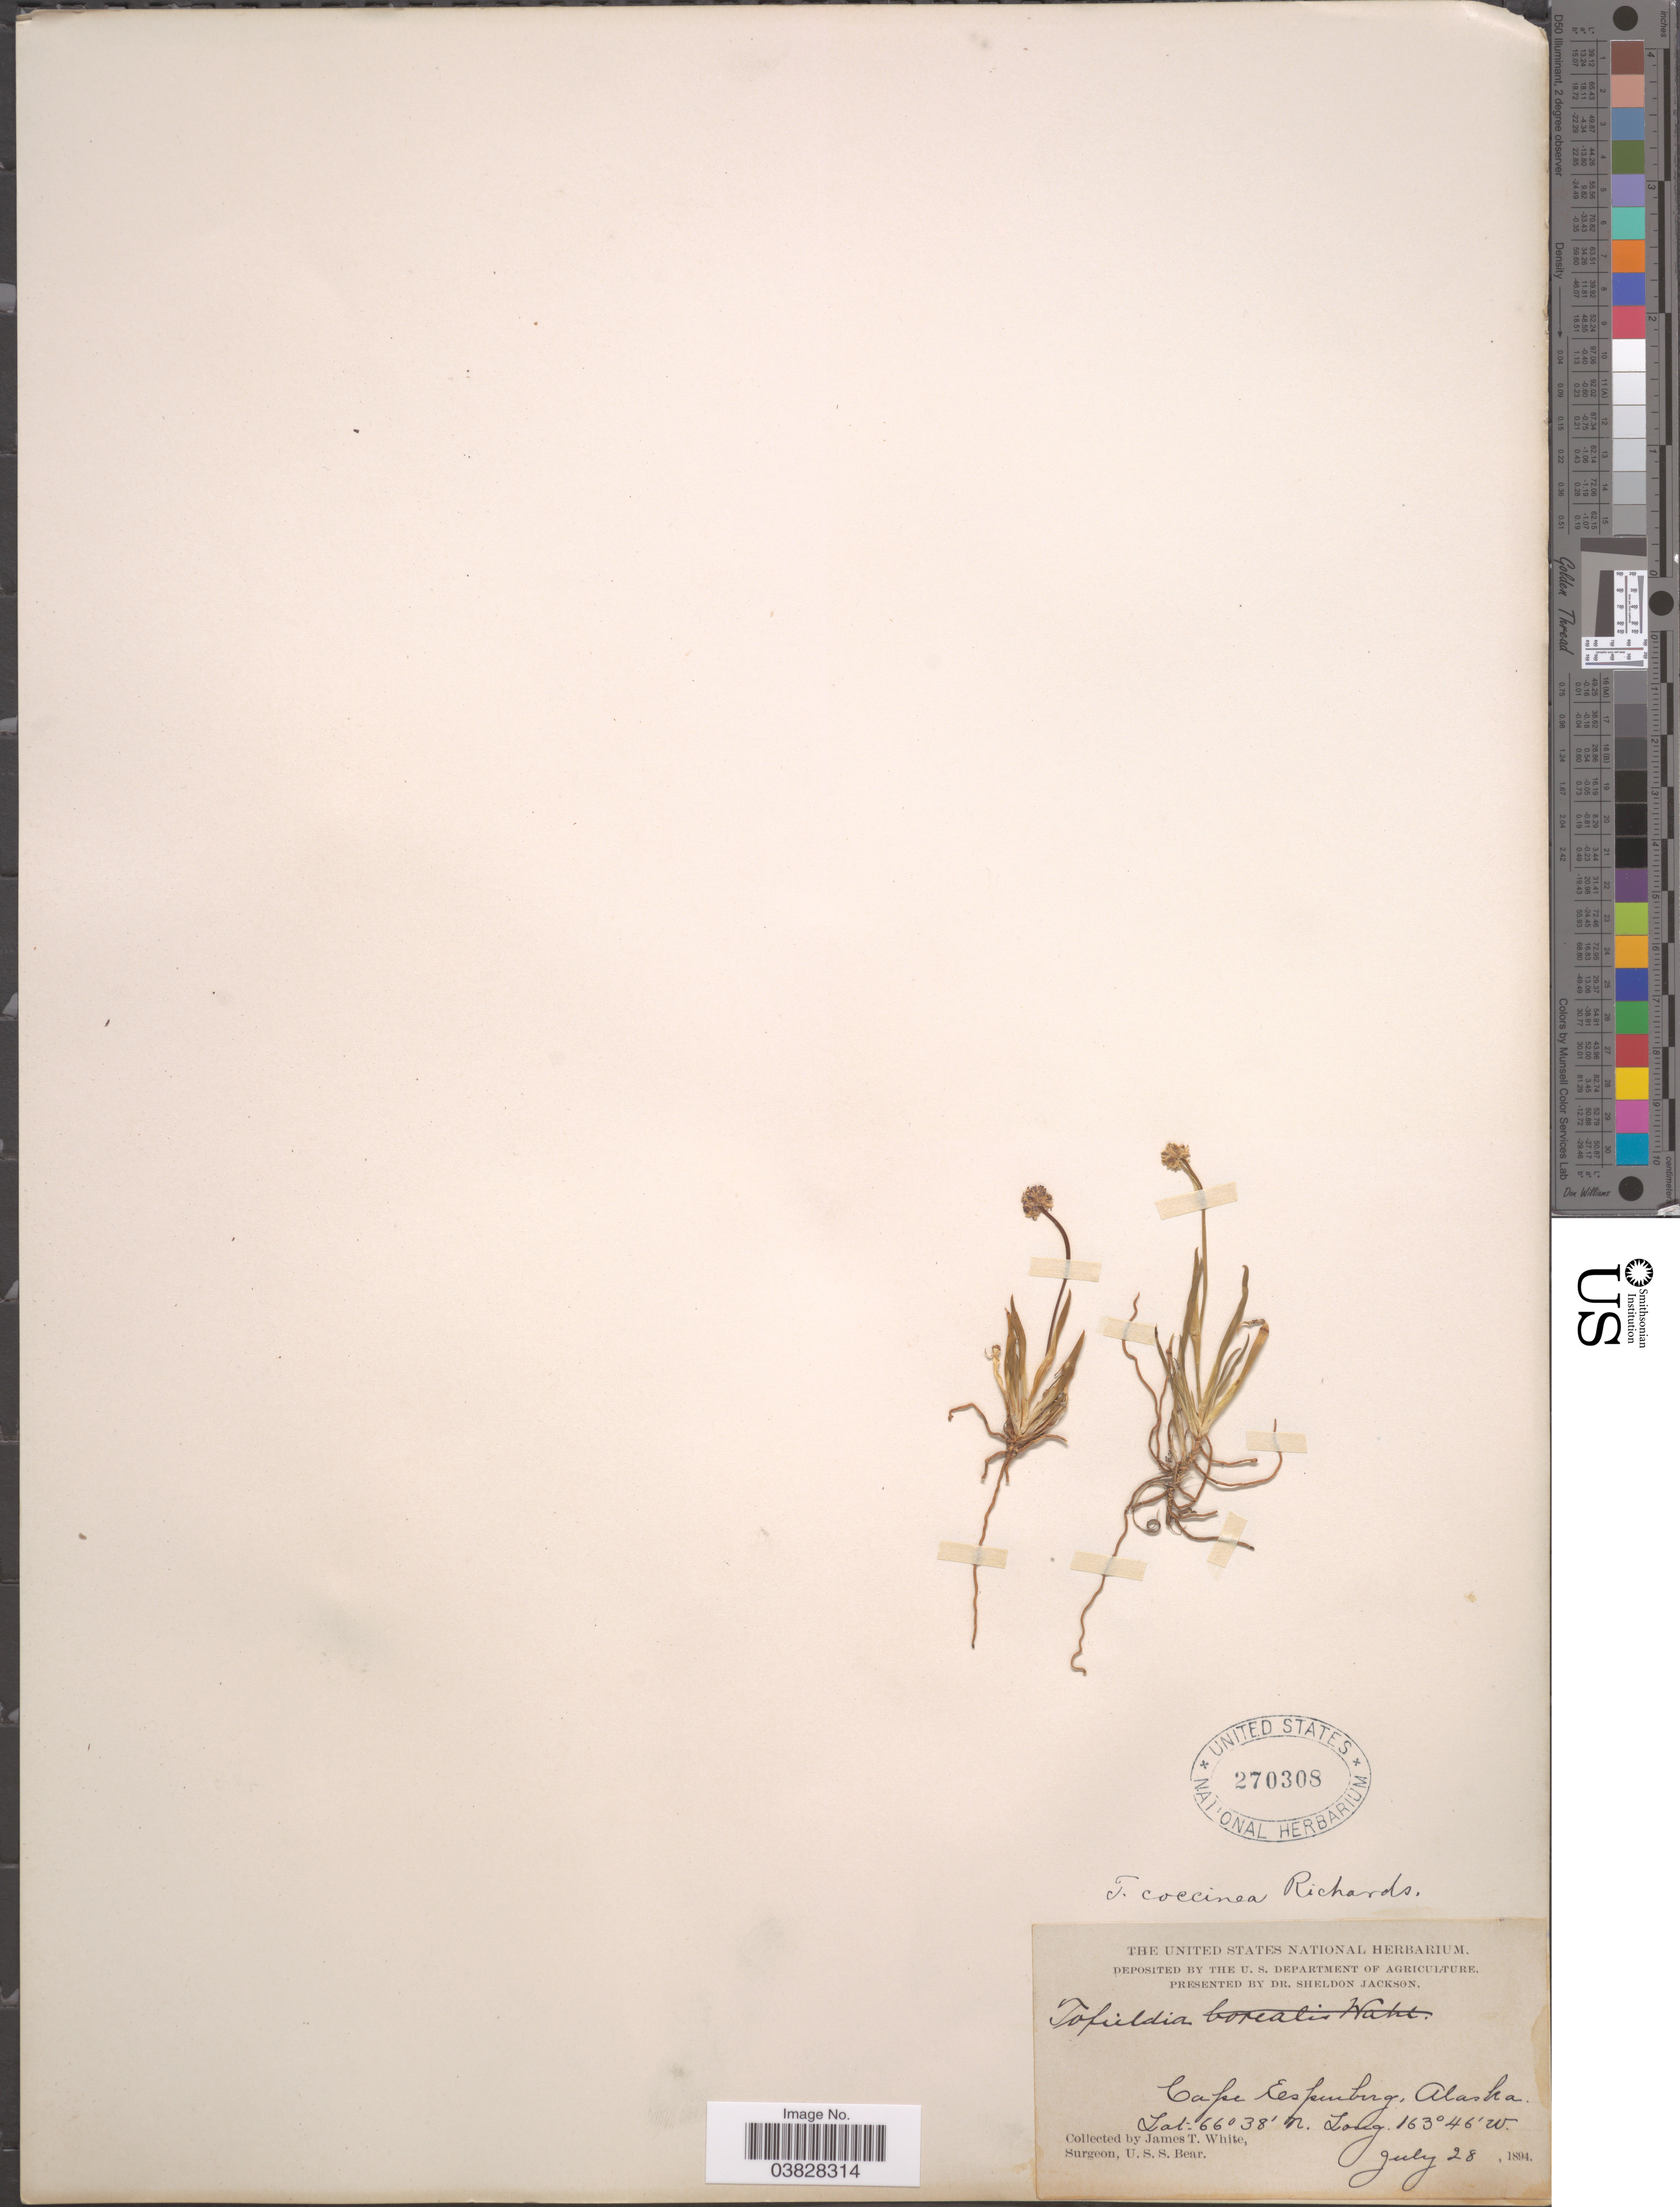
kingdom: Plantae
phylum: Tracheophyta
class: Liliopsida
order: Alismatales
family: Tofieldiaceae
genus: Tofieldia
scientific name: Tofieldia coccinea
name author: Richardson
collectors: J. T. White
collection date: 1894-07-28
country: United States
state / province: Alaska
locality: Cape Espenberg.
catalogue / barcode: US 270308